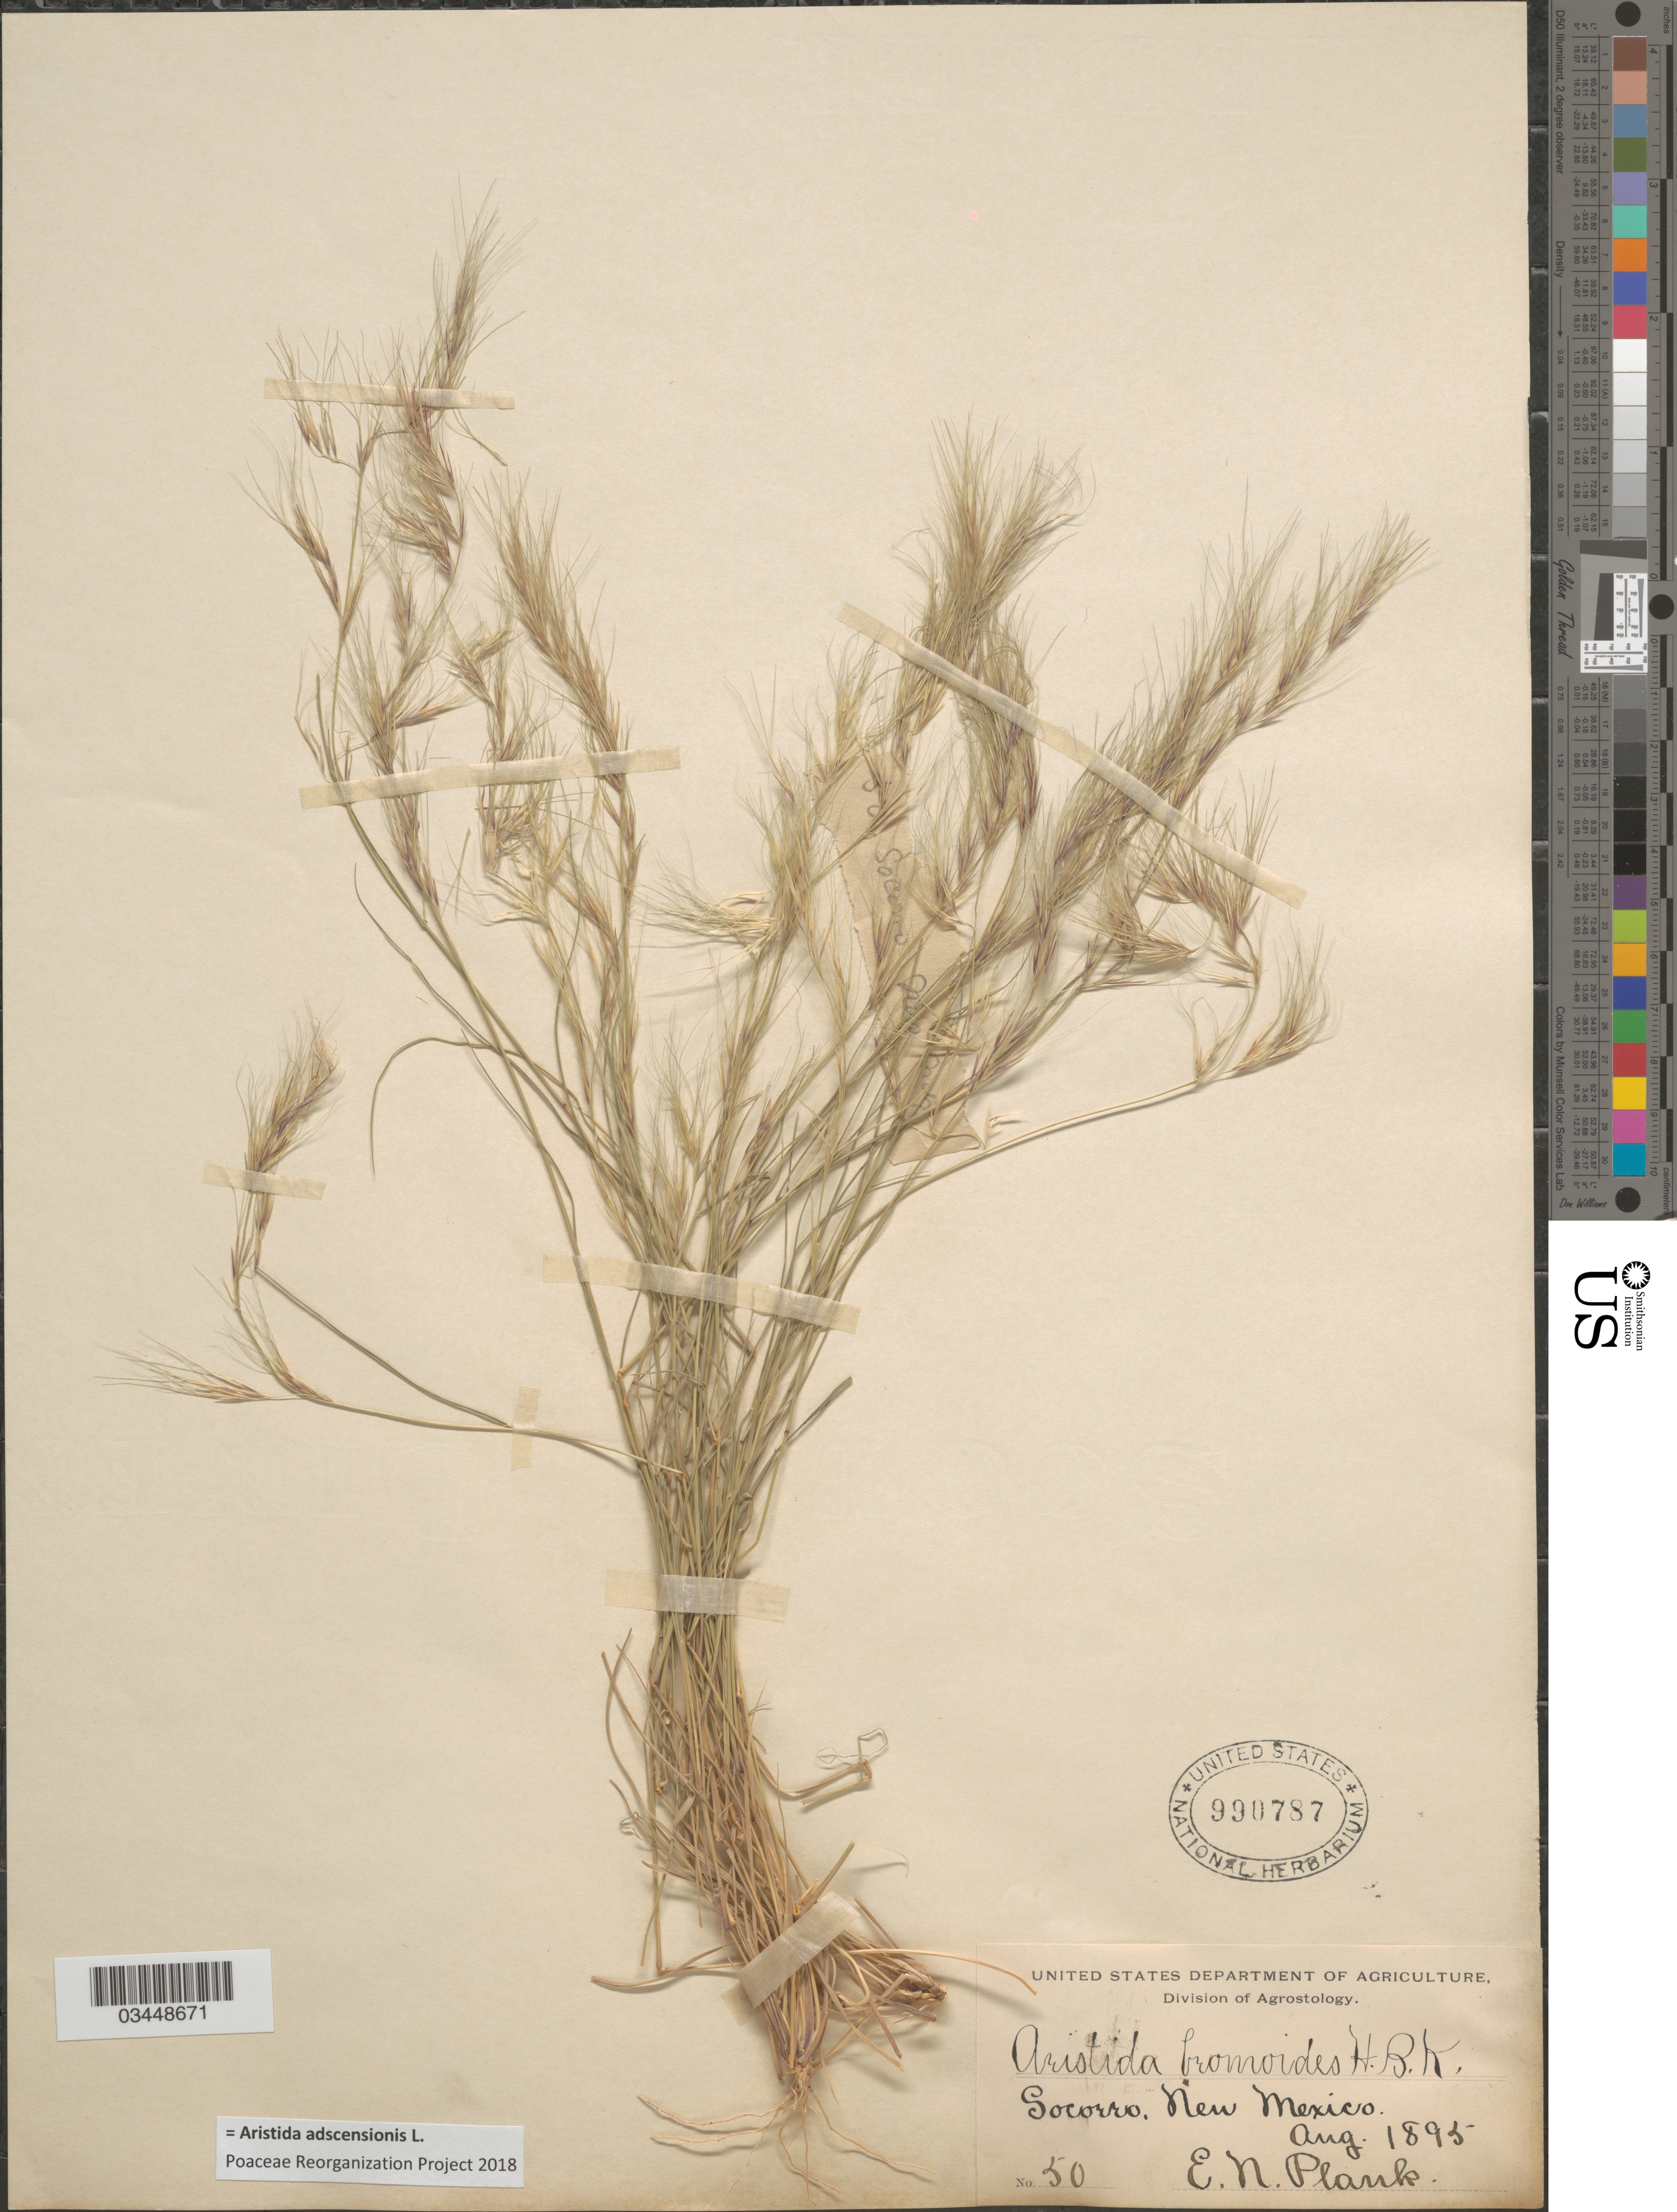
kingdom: Plantae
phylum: Tracheophyta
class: Liliopsida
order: Poales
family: Poaceae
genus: Aristida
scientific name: Aristida adscensionis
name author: L.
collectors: E. Plank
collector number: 50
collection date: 1895-08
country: United States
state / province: New Mexico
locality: Socorro.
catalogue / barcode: US 990787